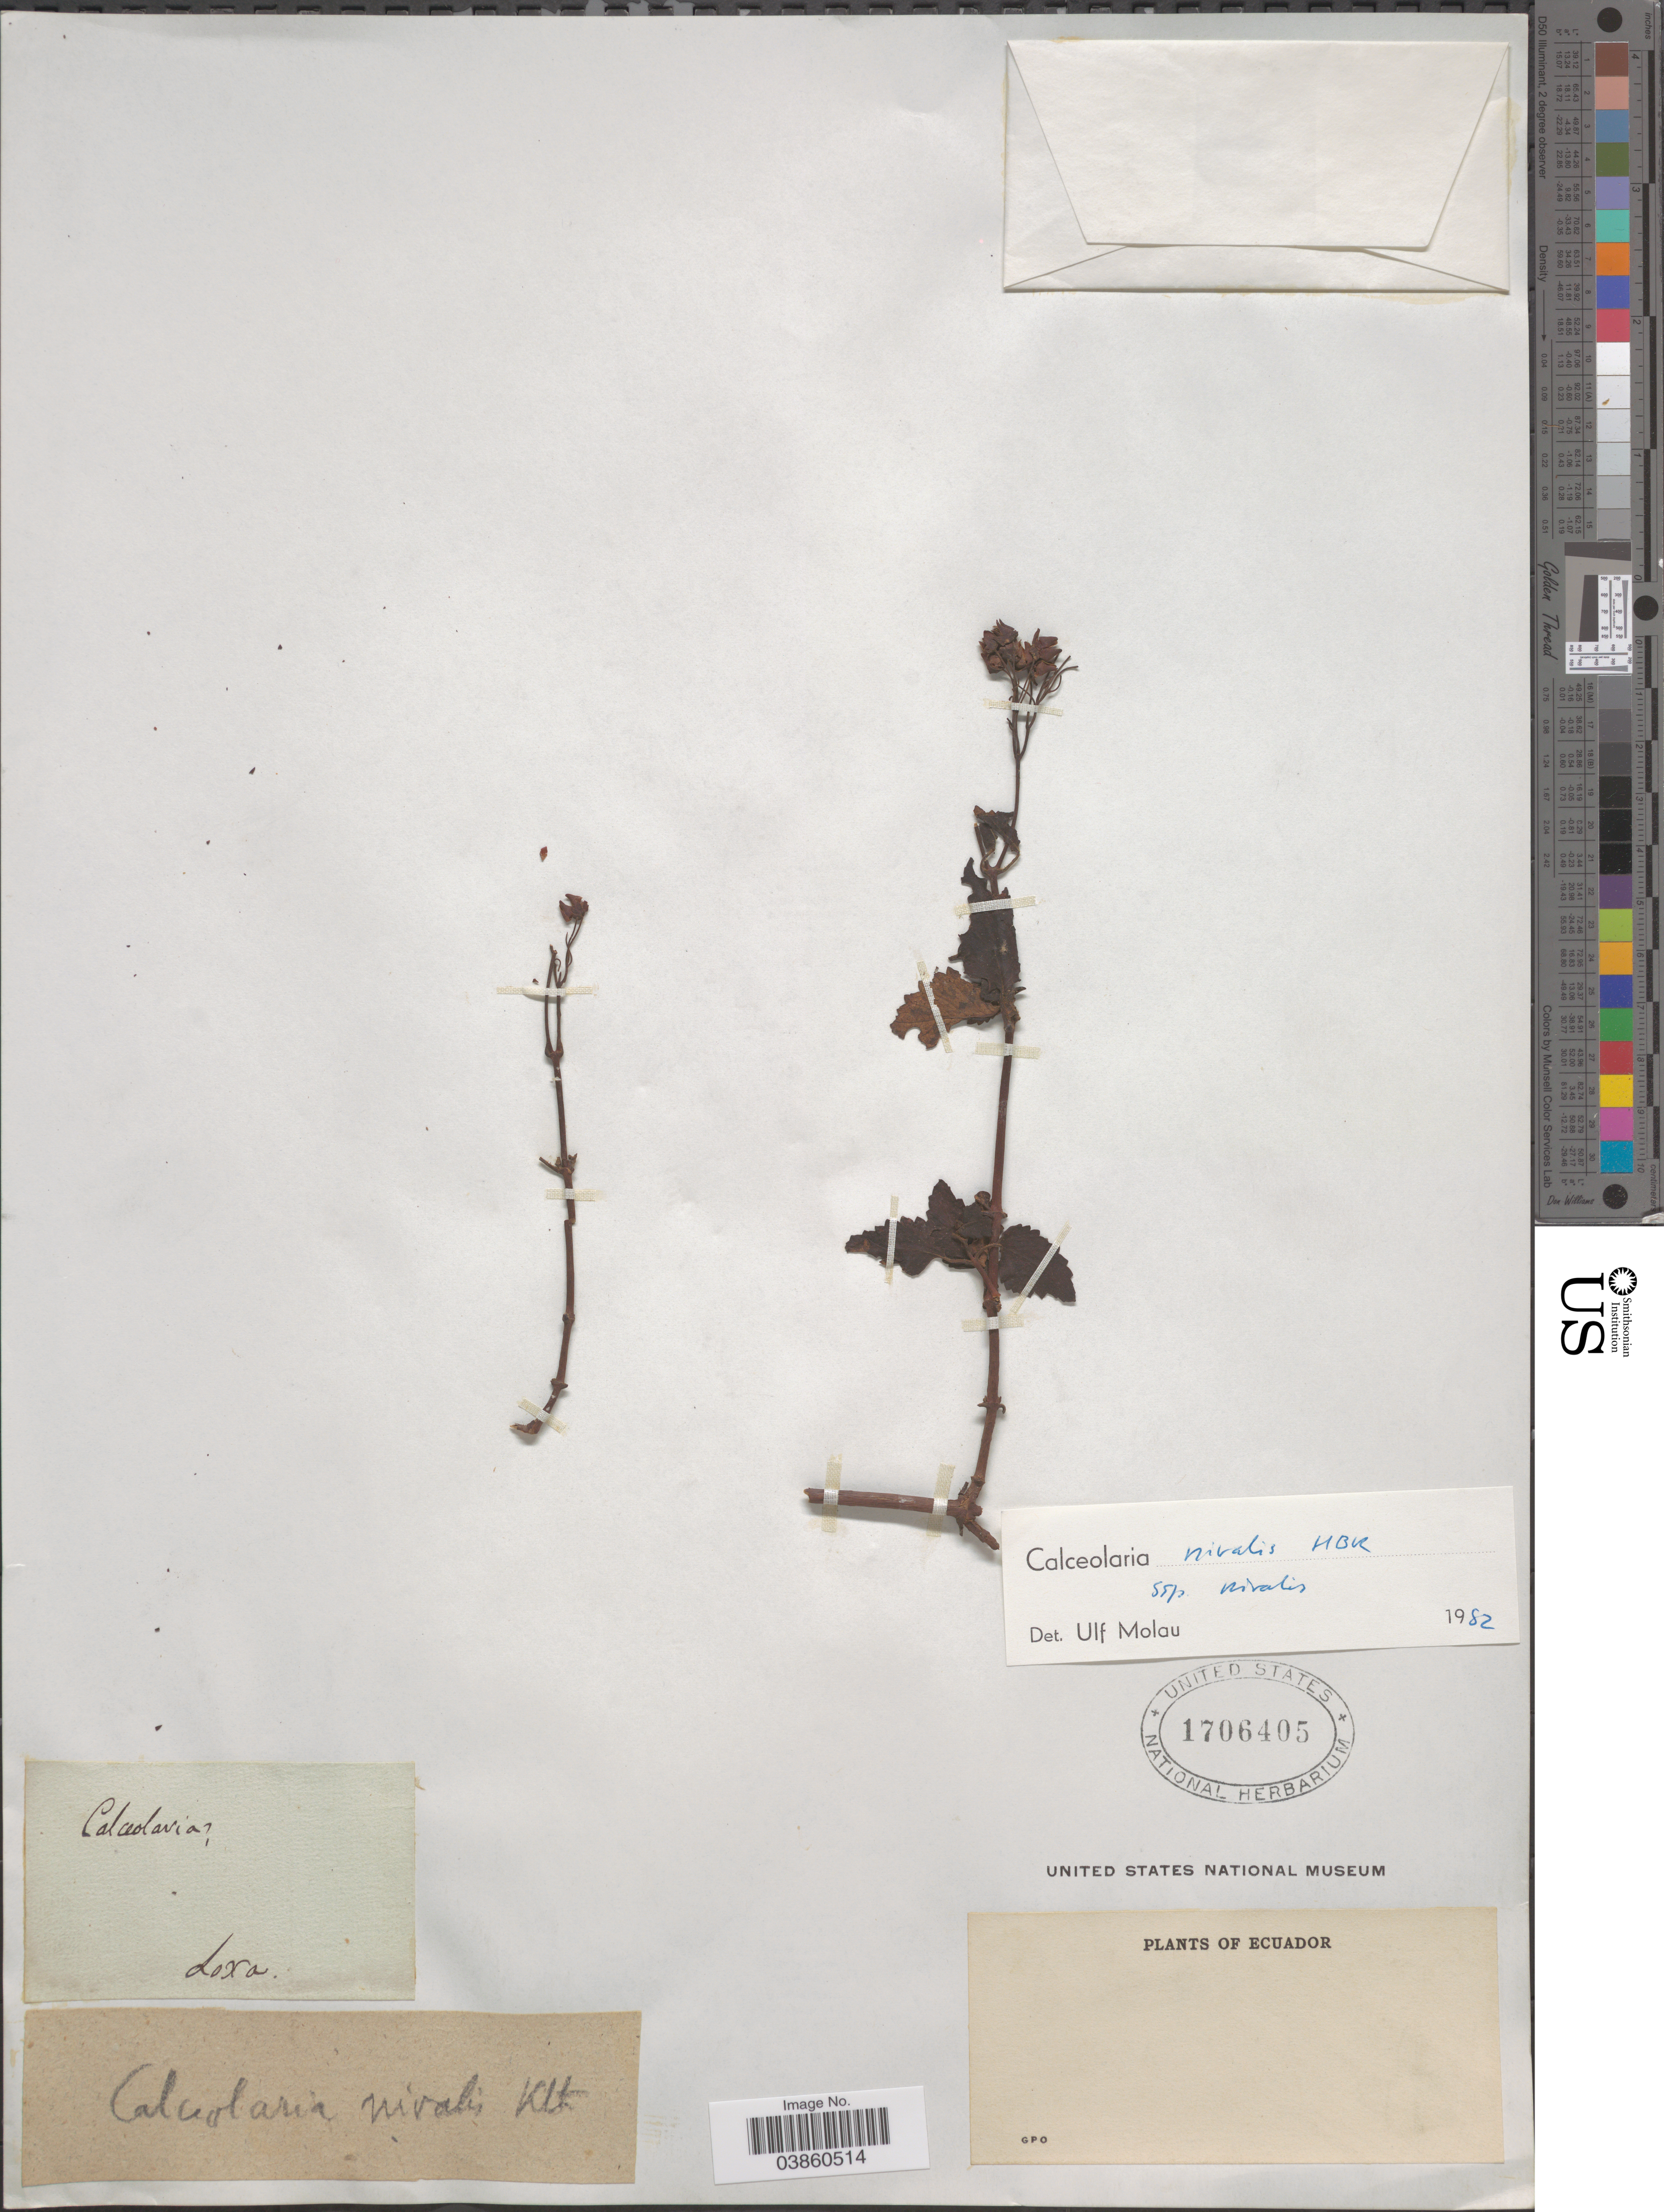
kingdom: Plantae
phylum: Tracheophyta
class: Magnoliopsida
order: Lamiales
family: Calceolariaceae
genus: Calceolaria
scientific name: Calceolaria nivalis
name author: Kunth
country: Ecuador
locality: Loxa. [unsure placement]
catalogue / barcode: US 1706405